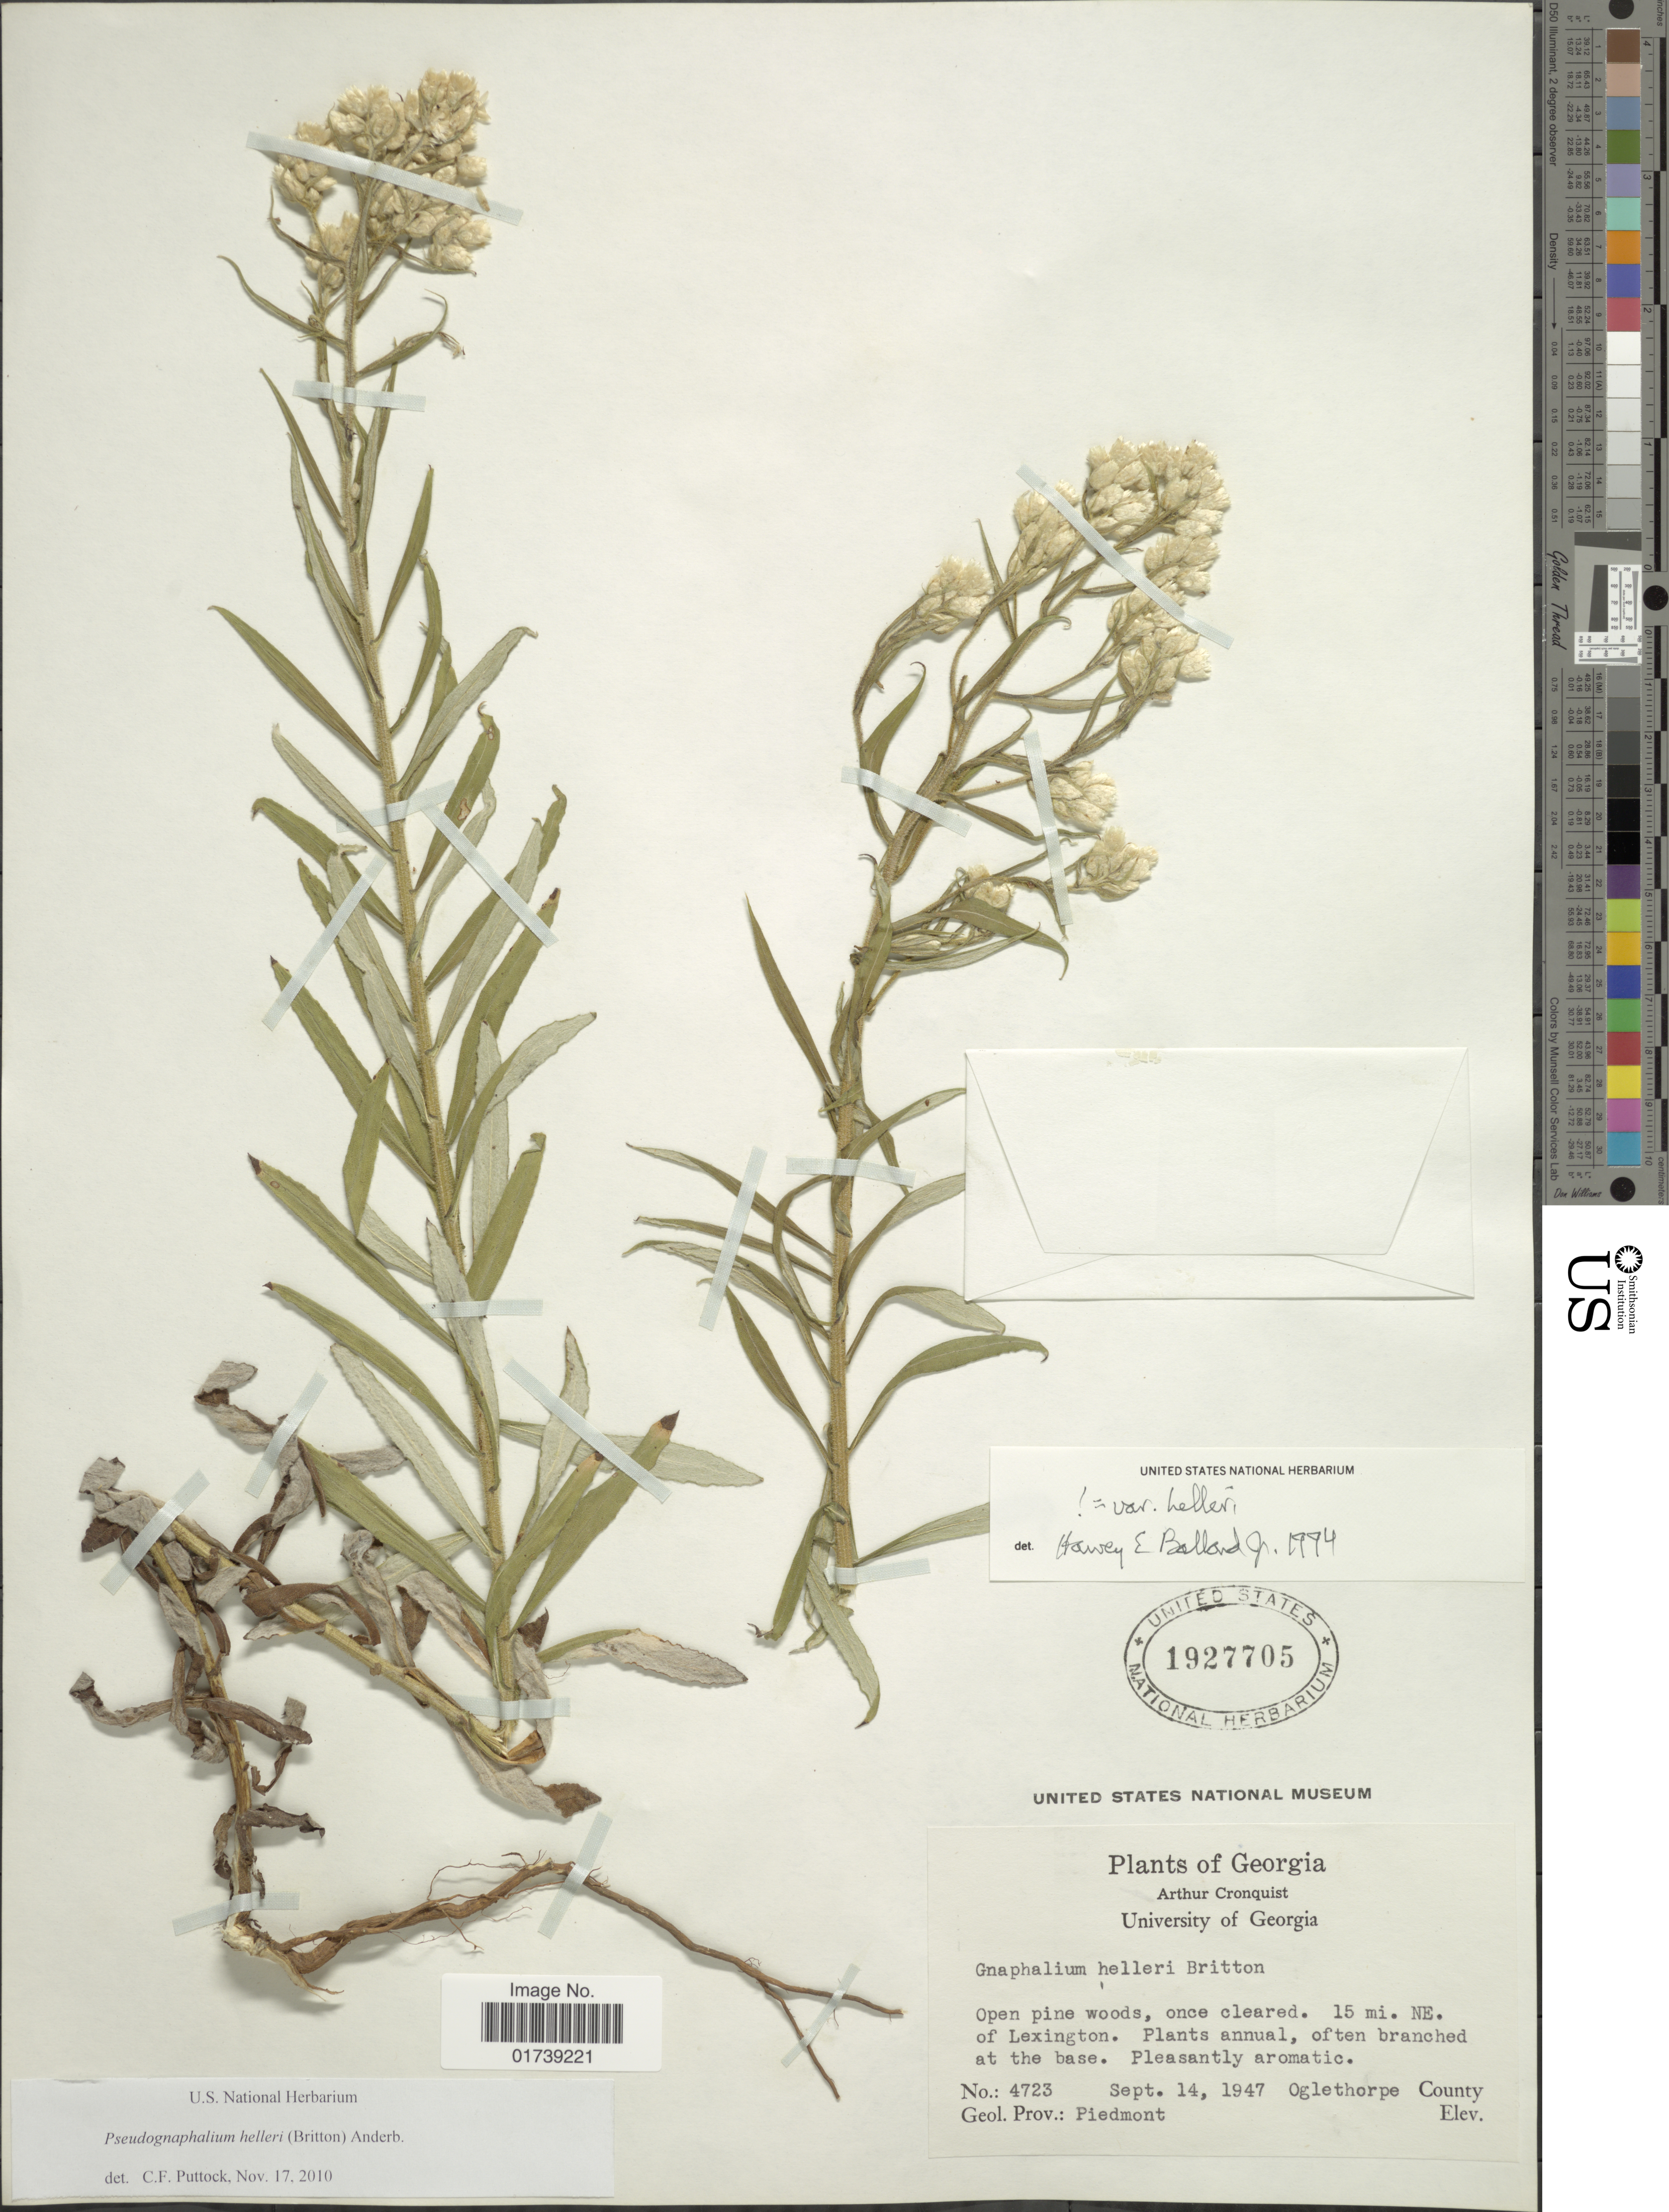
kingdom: Plantae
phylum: Tracheophyta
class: Magnoliopsida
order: Asterales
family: Asteraceae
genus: Pseudognaphalium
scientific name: Pseudognaphalium helleri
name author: (Britton) Anderb.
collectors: A. J. Cronquist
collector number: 4723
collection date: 1947-09-14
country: United States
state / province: Georgia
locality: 15 mi. NE. of Lexington, Oglethorpe County, Geol. Prov.: Piedmont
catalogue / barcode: US 1927705